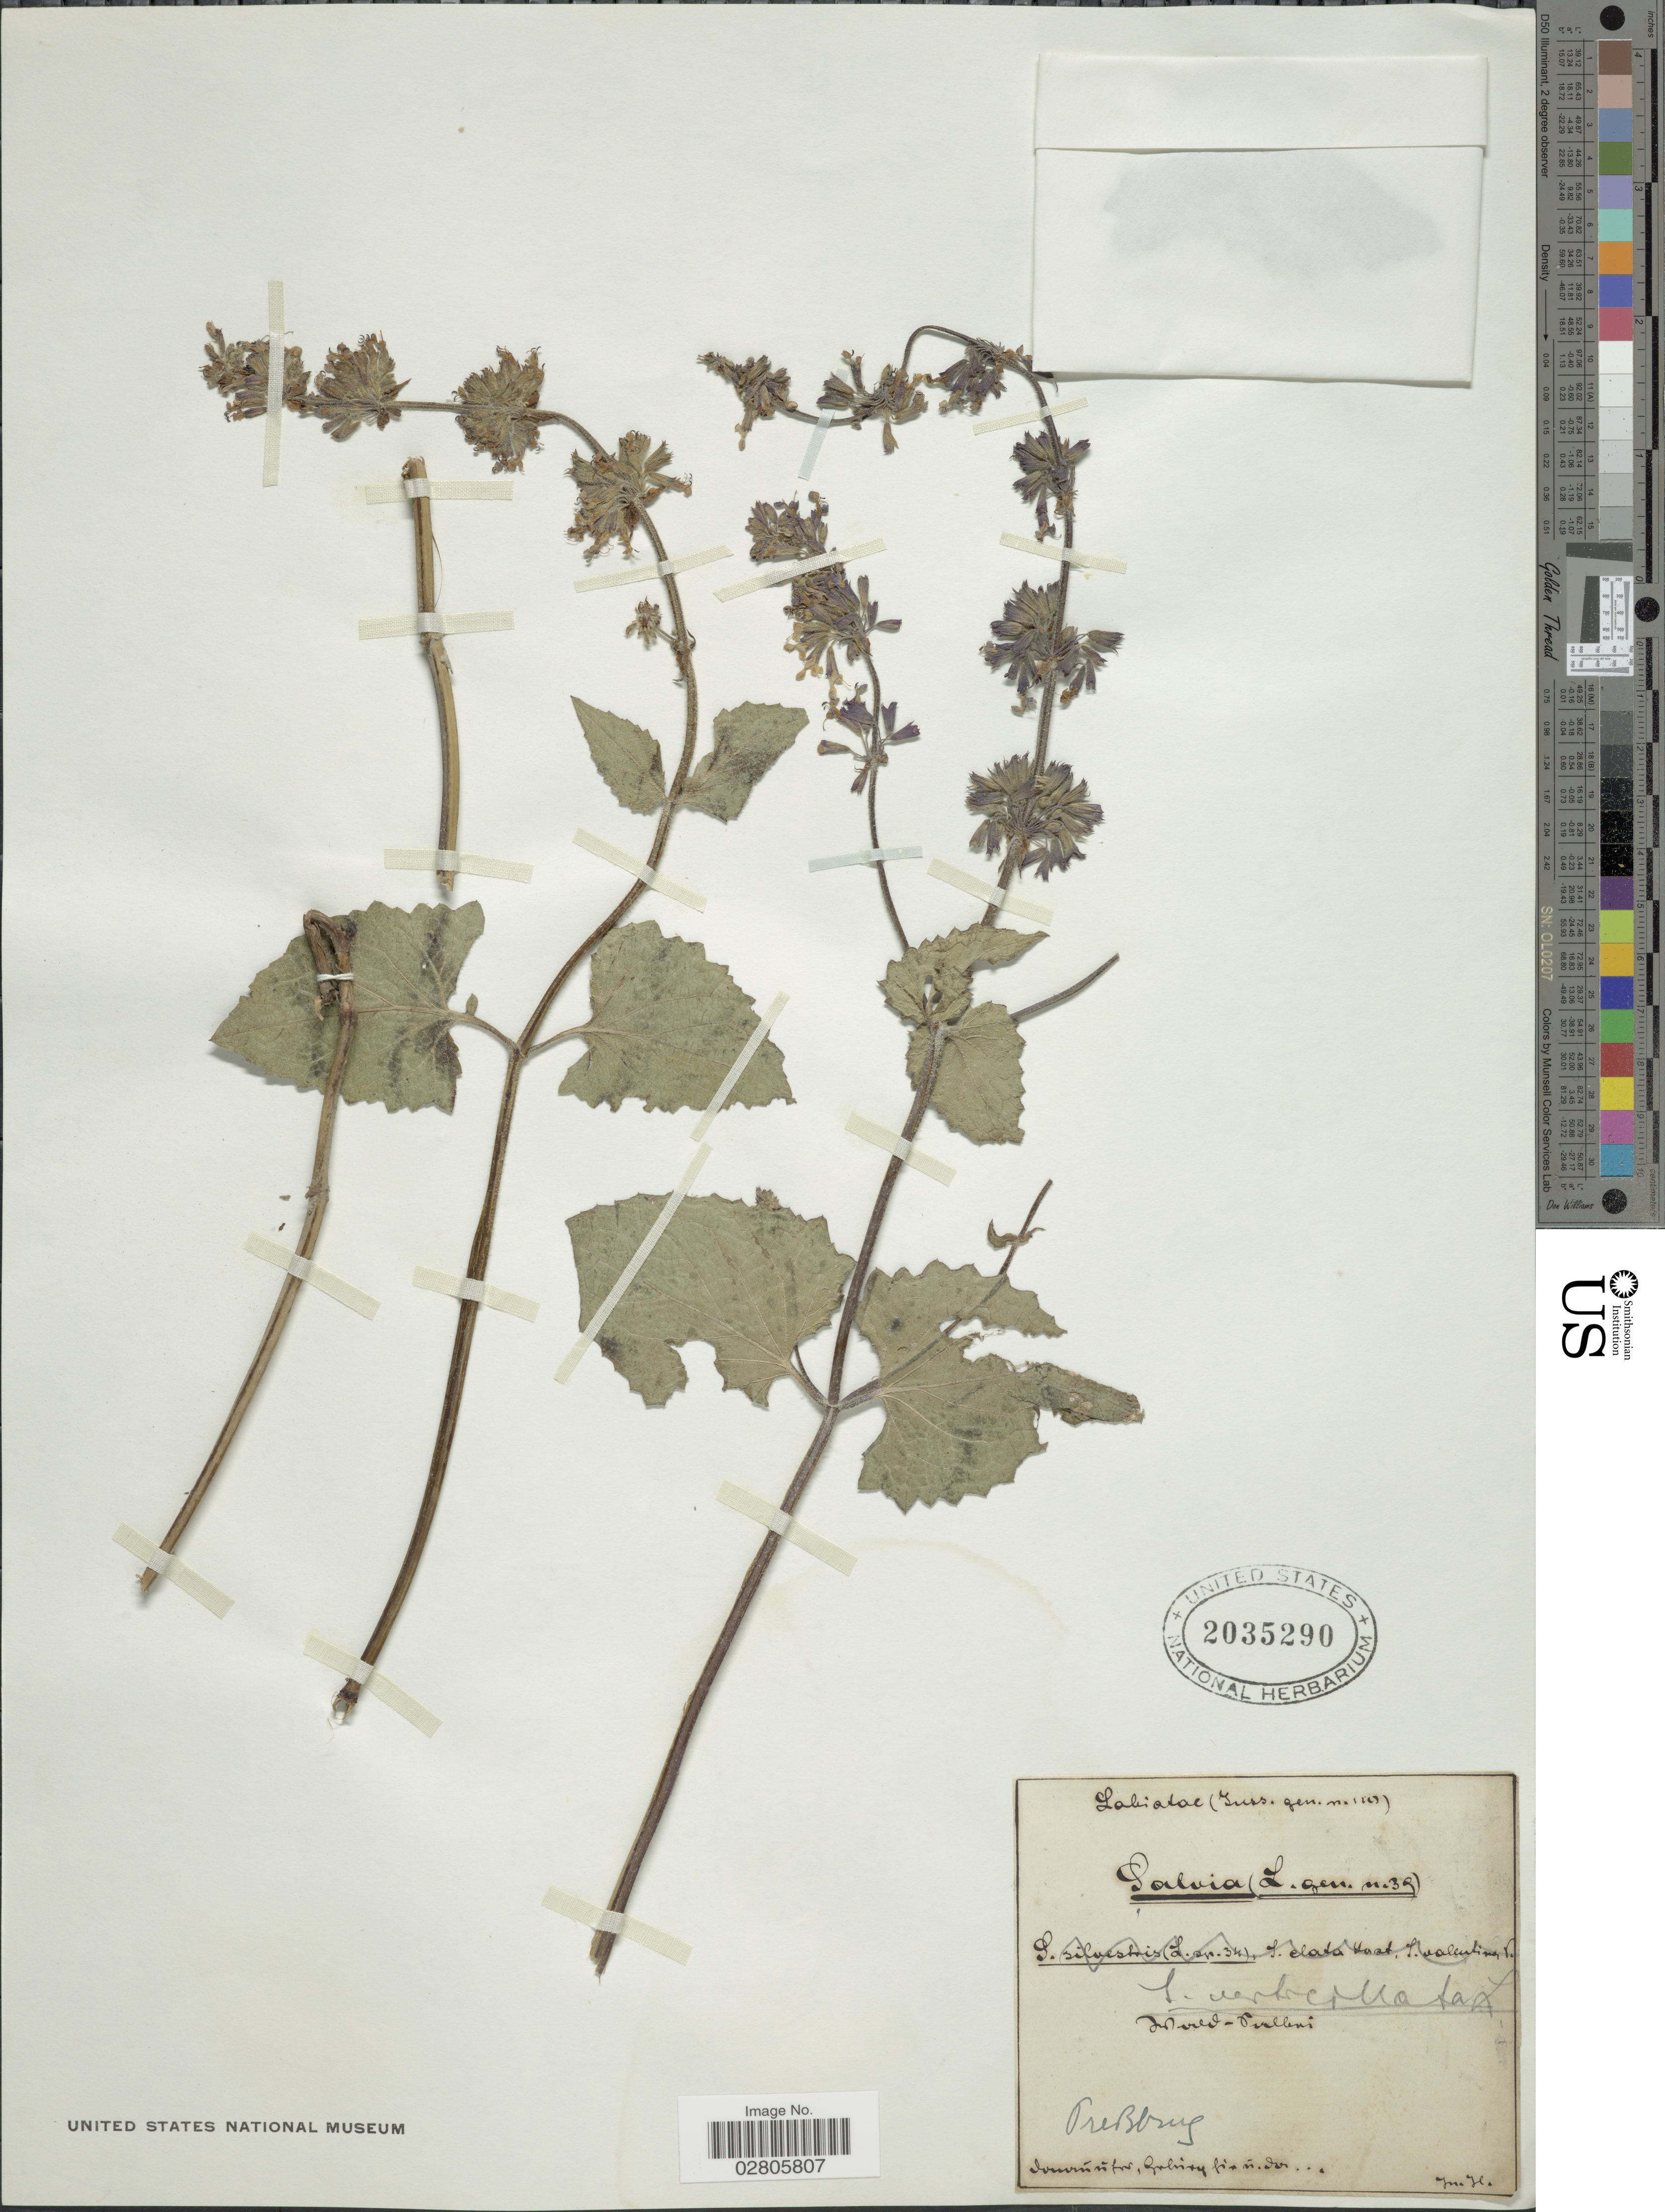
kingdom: Plantae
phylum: Tracheophyta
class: Magnoliopsida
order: Lamiales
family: Lamiaceae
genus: Salvia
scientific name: Salvia verticillata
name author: L.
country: Slovakia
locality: Pressburg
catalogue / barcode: US 2035290